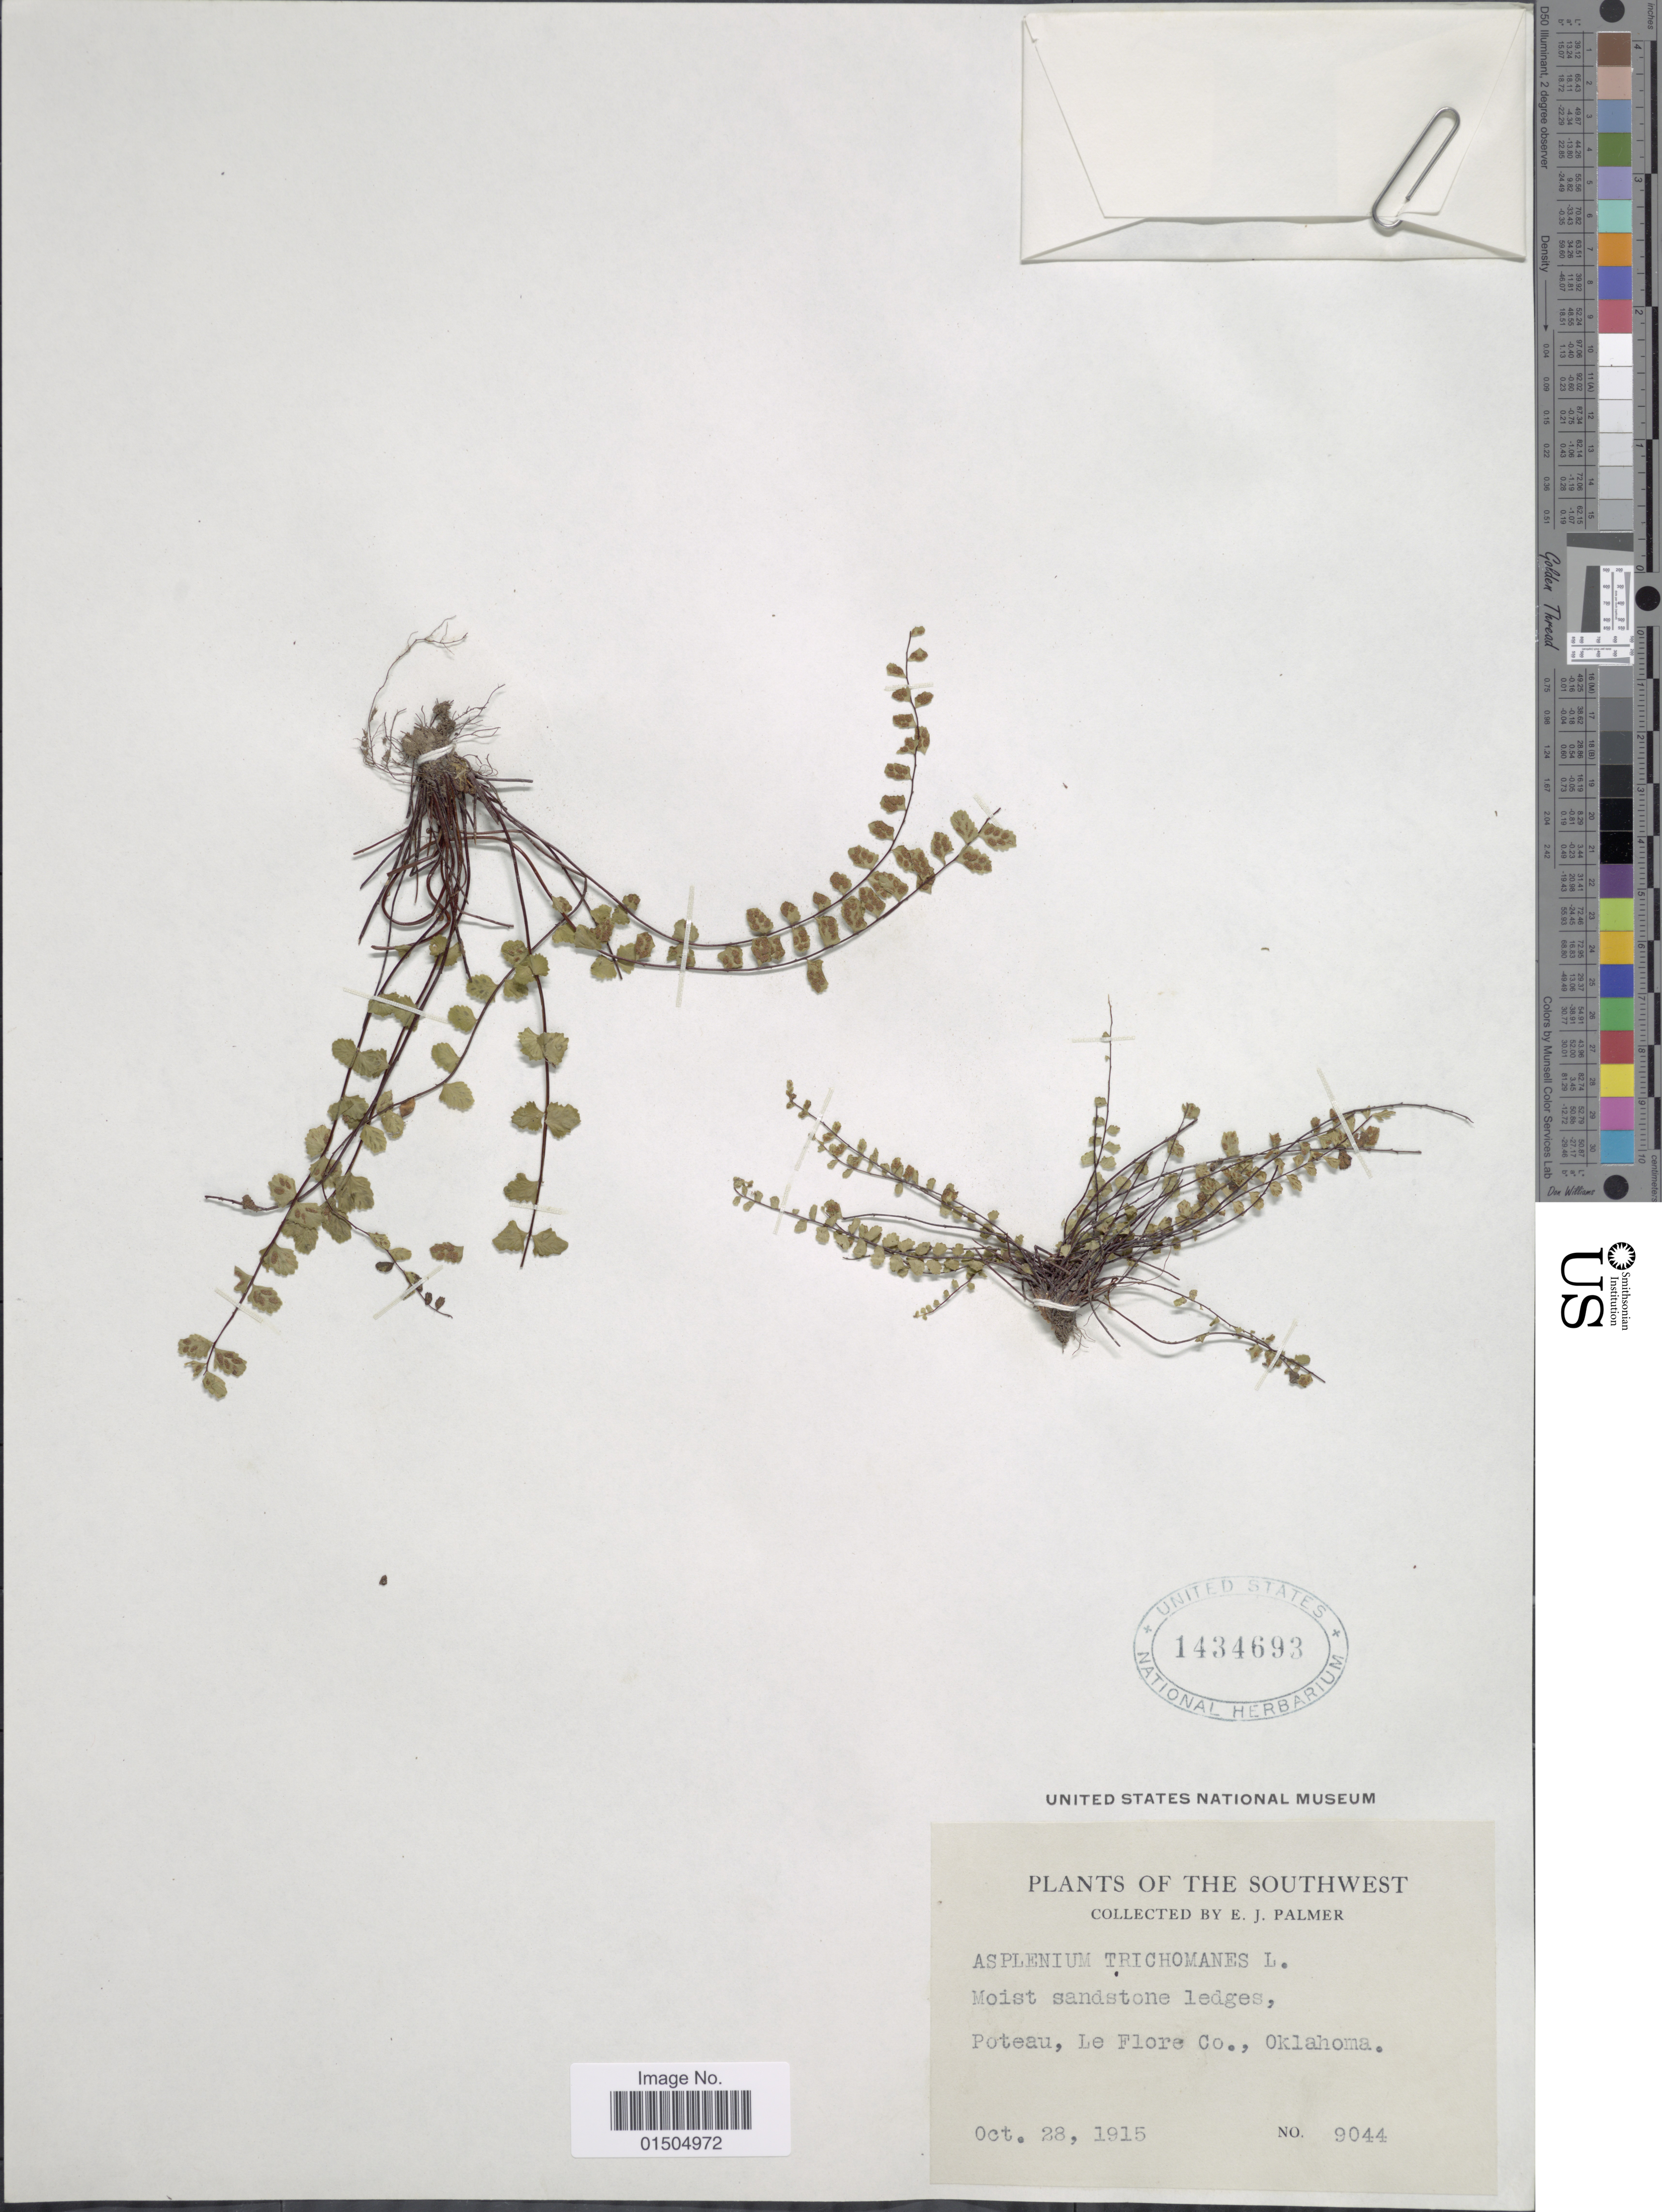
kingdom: Plantae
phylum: Tracheophyta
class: Polypodiopsida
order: Polypodiales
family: Aspleniaceae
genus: Asplenium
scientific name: Asplenium trichomanes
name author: L.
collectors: E. J. Palmer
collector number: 9044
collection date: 1915-10-28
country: United States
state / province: Oklahoma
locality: Southwest. Moist sandstone ledges, Poteau, Le Flore Co.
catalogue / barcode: US 1434693